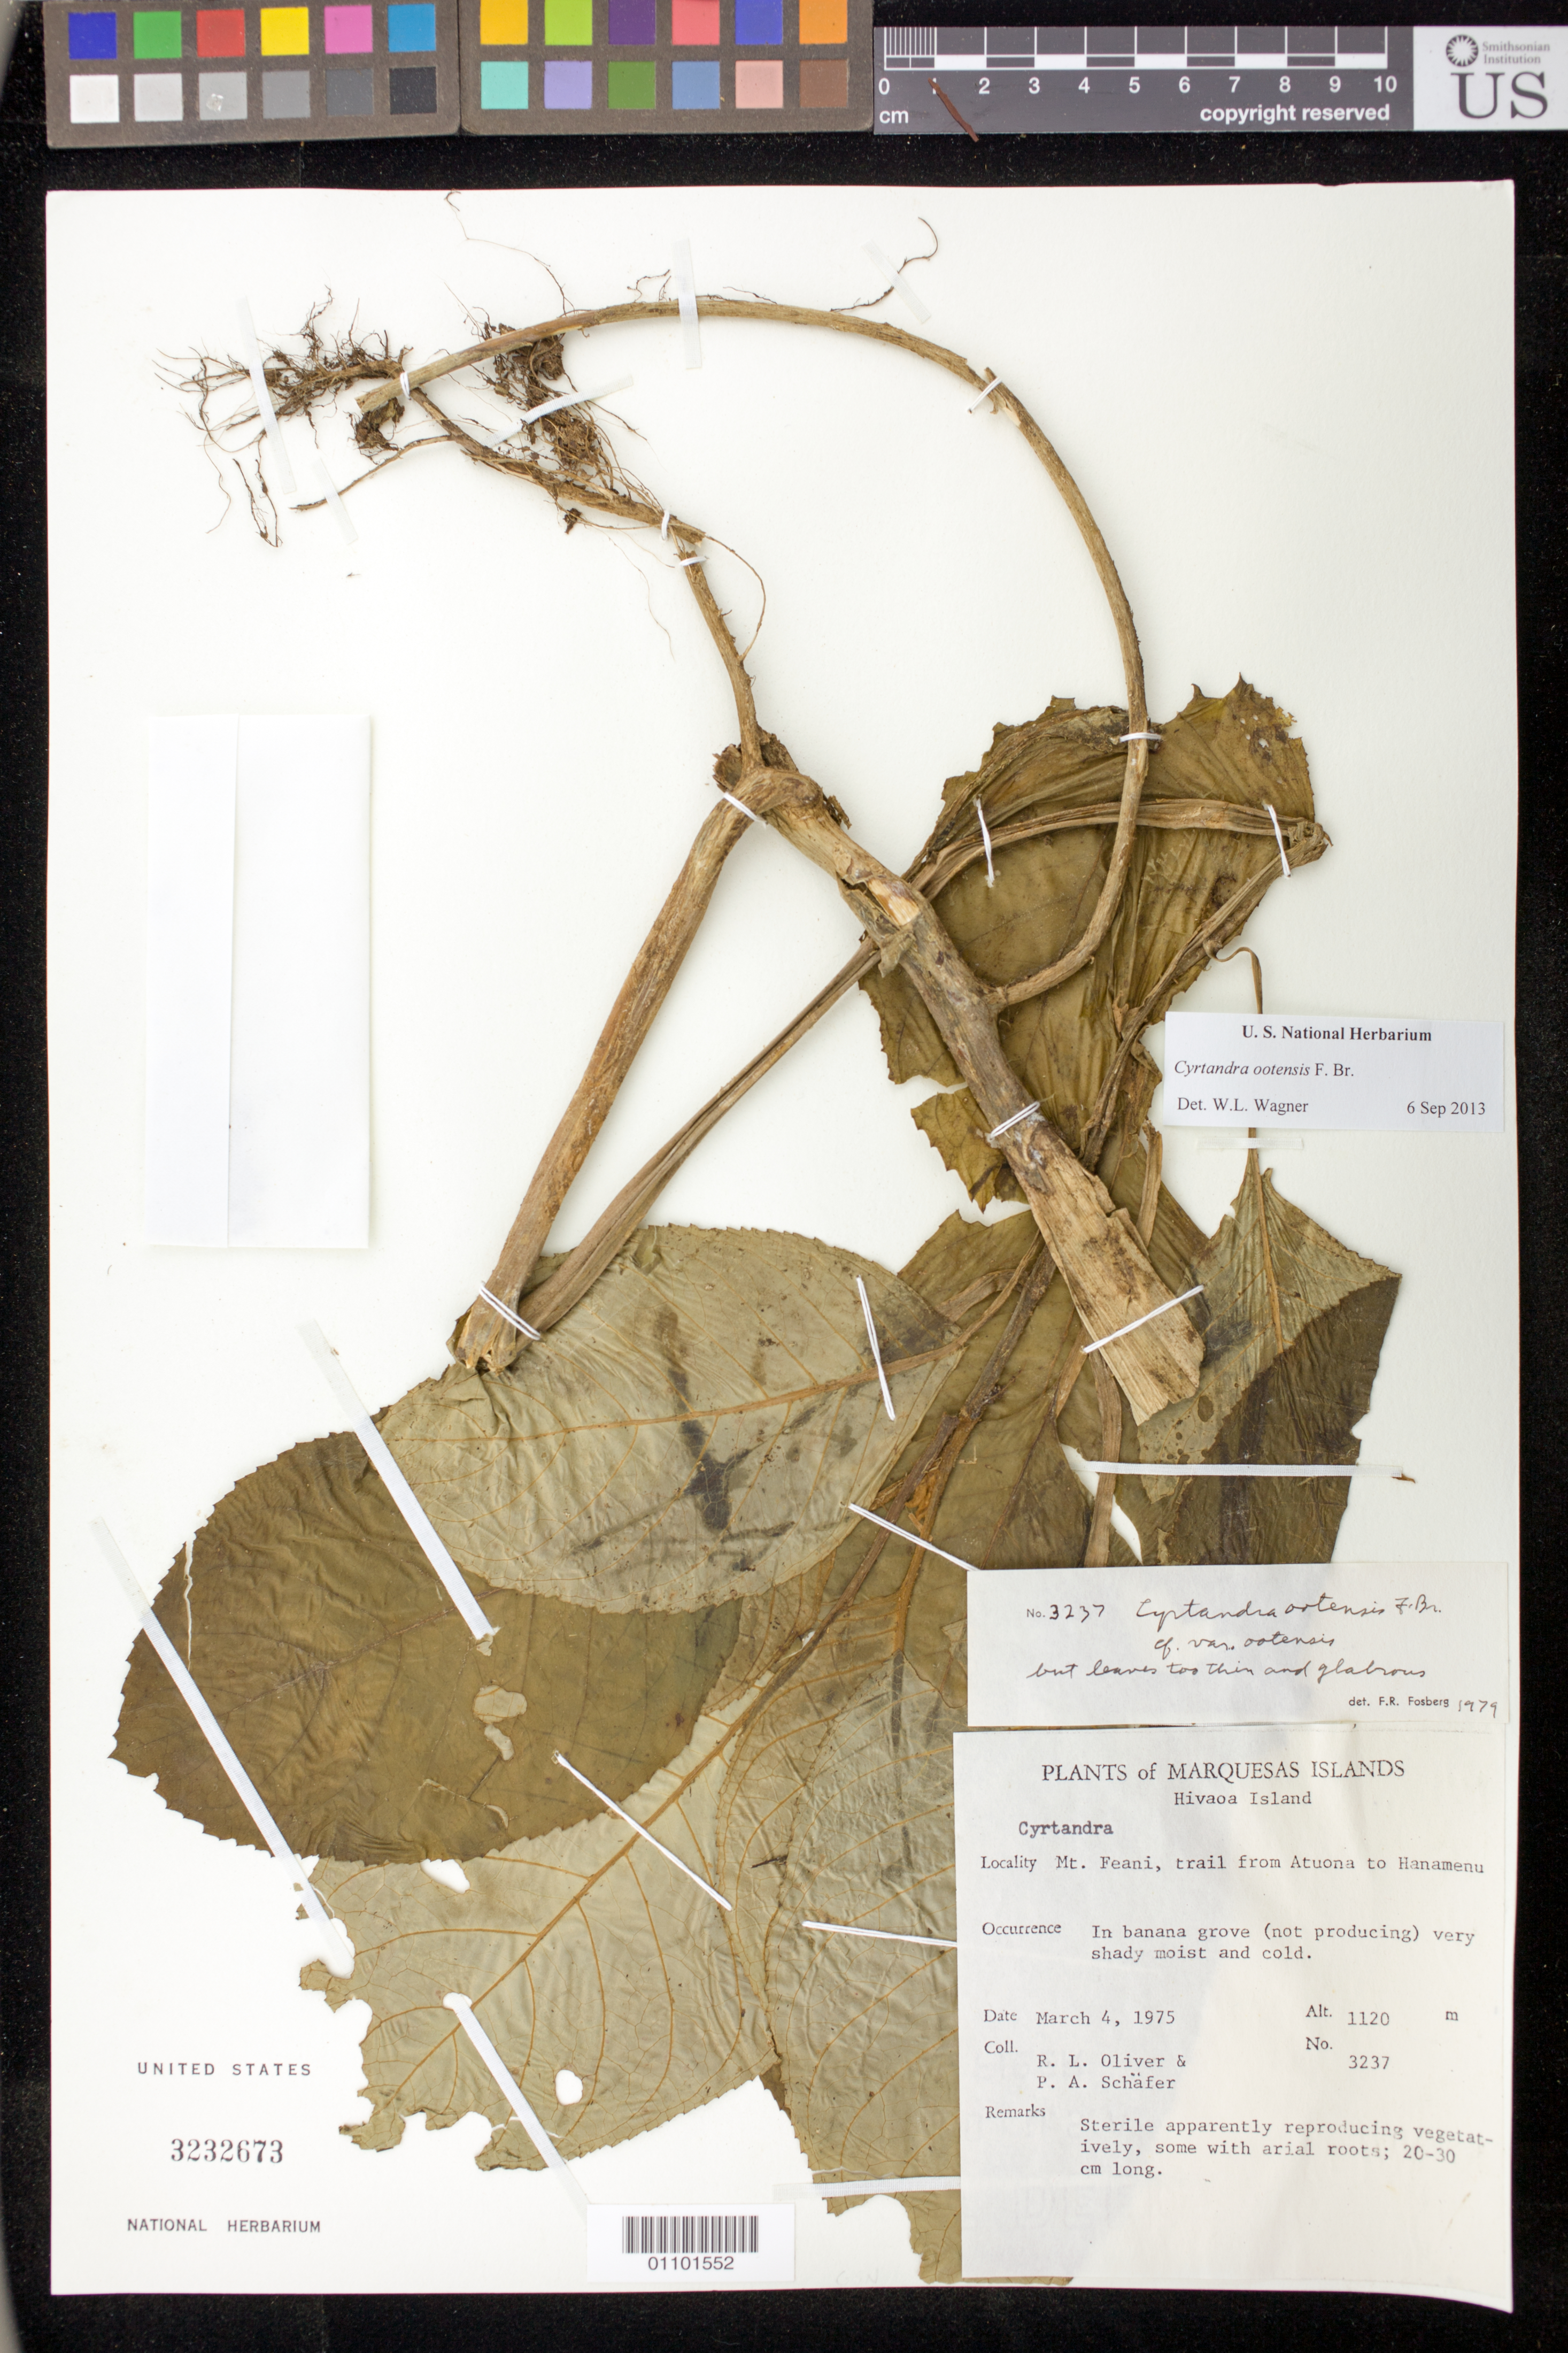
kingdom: Plantae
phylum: Tracheophyta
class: Magnoliopsida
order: Lamiales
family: Gesneriaceae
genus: Cyrtandra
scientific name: Cyrtandra ootensis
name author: F. Br.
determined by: Wagner, W. L., (BOT), Smithsonian Institution - National Museum of Natural History (UNITED STATES)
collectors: R. L. Oliver & P. A. Schäfer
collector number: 3237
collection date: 1975-03-04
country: French Polynesia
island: Hiva Oa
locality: Mt. Feani, trail from Atuona to Hanamenu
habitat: In banana grove (not producing) very shady moist and cold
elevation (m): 1120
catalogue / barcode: US 3232673